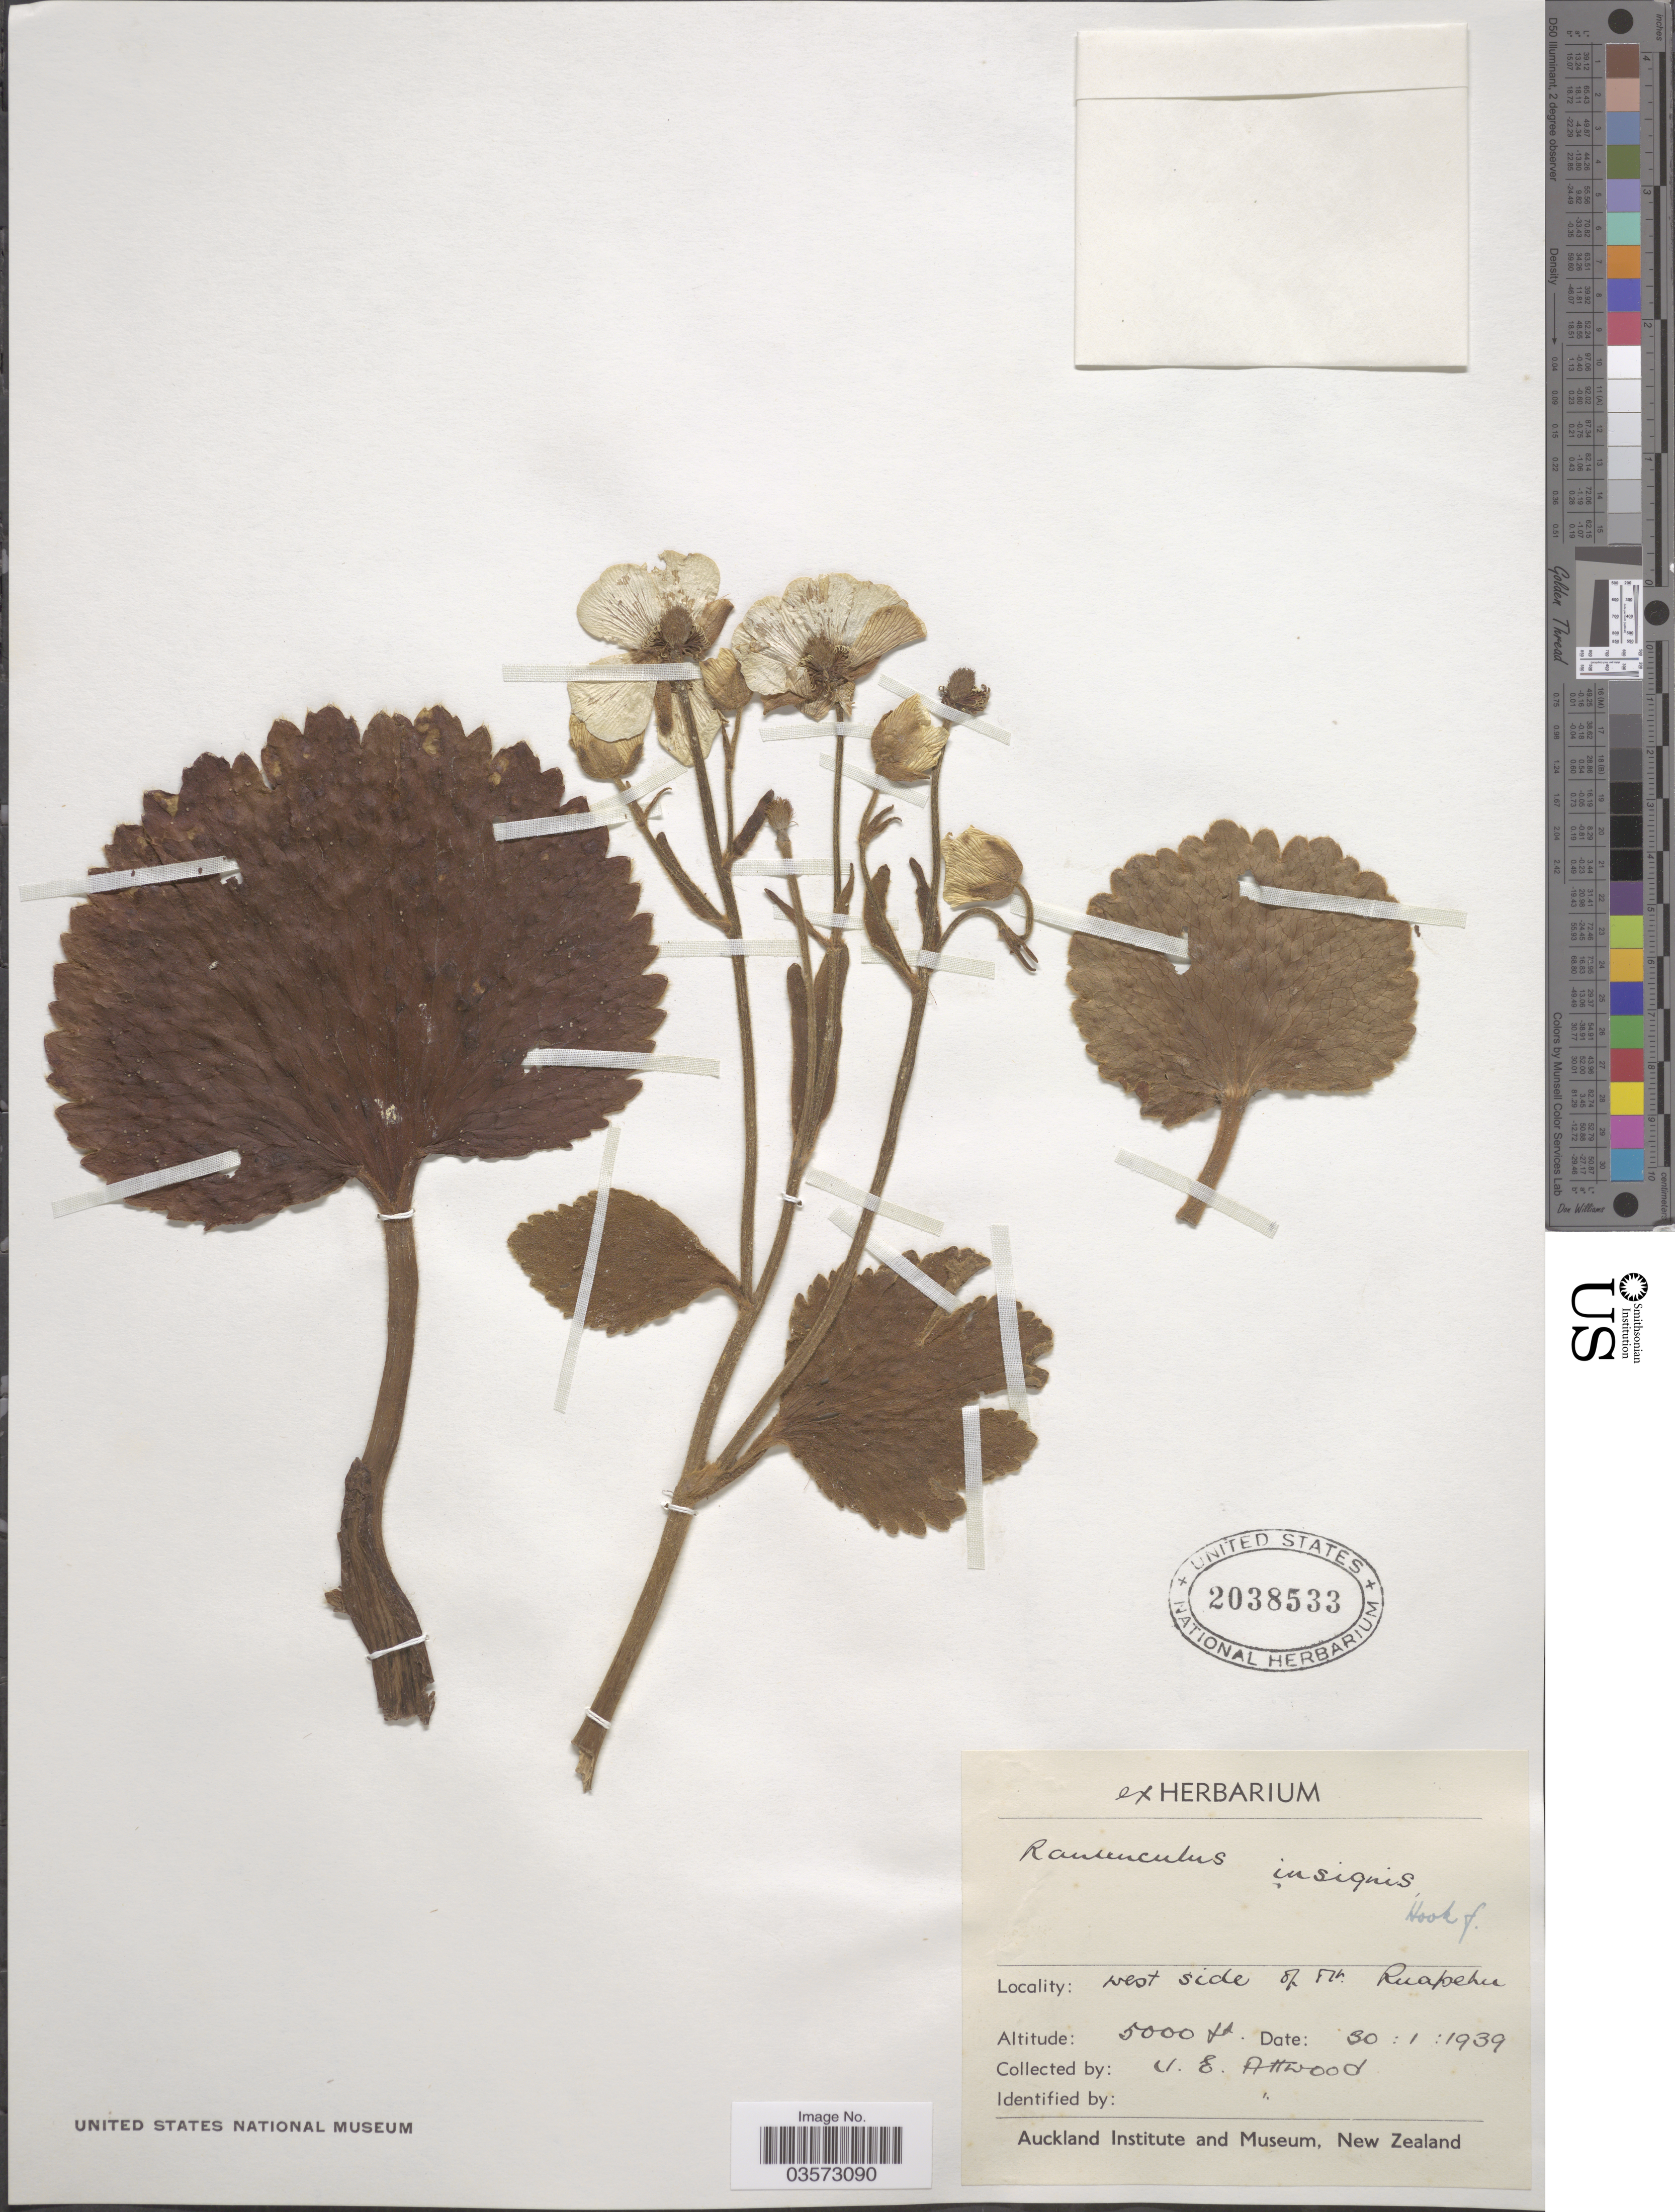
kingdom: Plantae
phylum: Tracheophyta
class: Magnoliopsida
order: Ranunculales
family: Ranunculaceae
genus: Ranunculus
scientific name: Ranunculus insignis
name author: Hook. f.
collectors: J. Attwood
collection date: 1939-01-30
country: New Zealand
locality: West side of Mt. Ruapehu.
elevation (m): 1524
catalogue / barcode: US 2038533